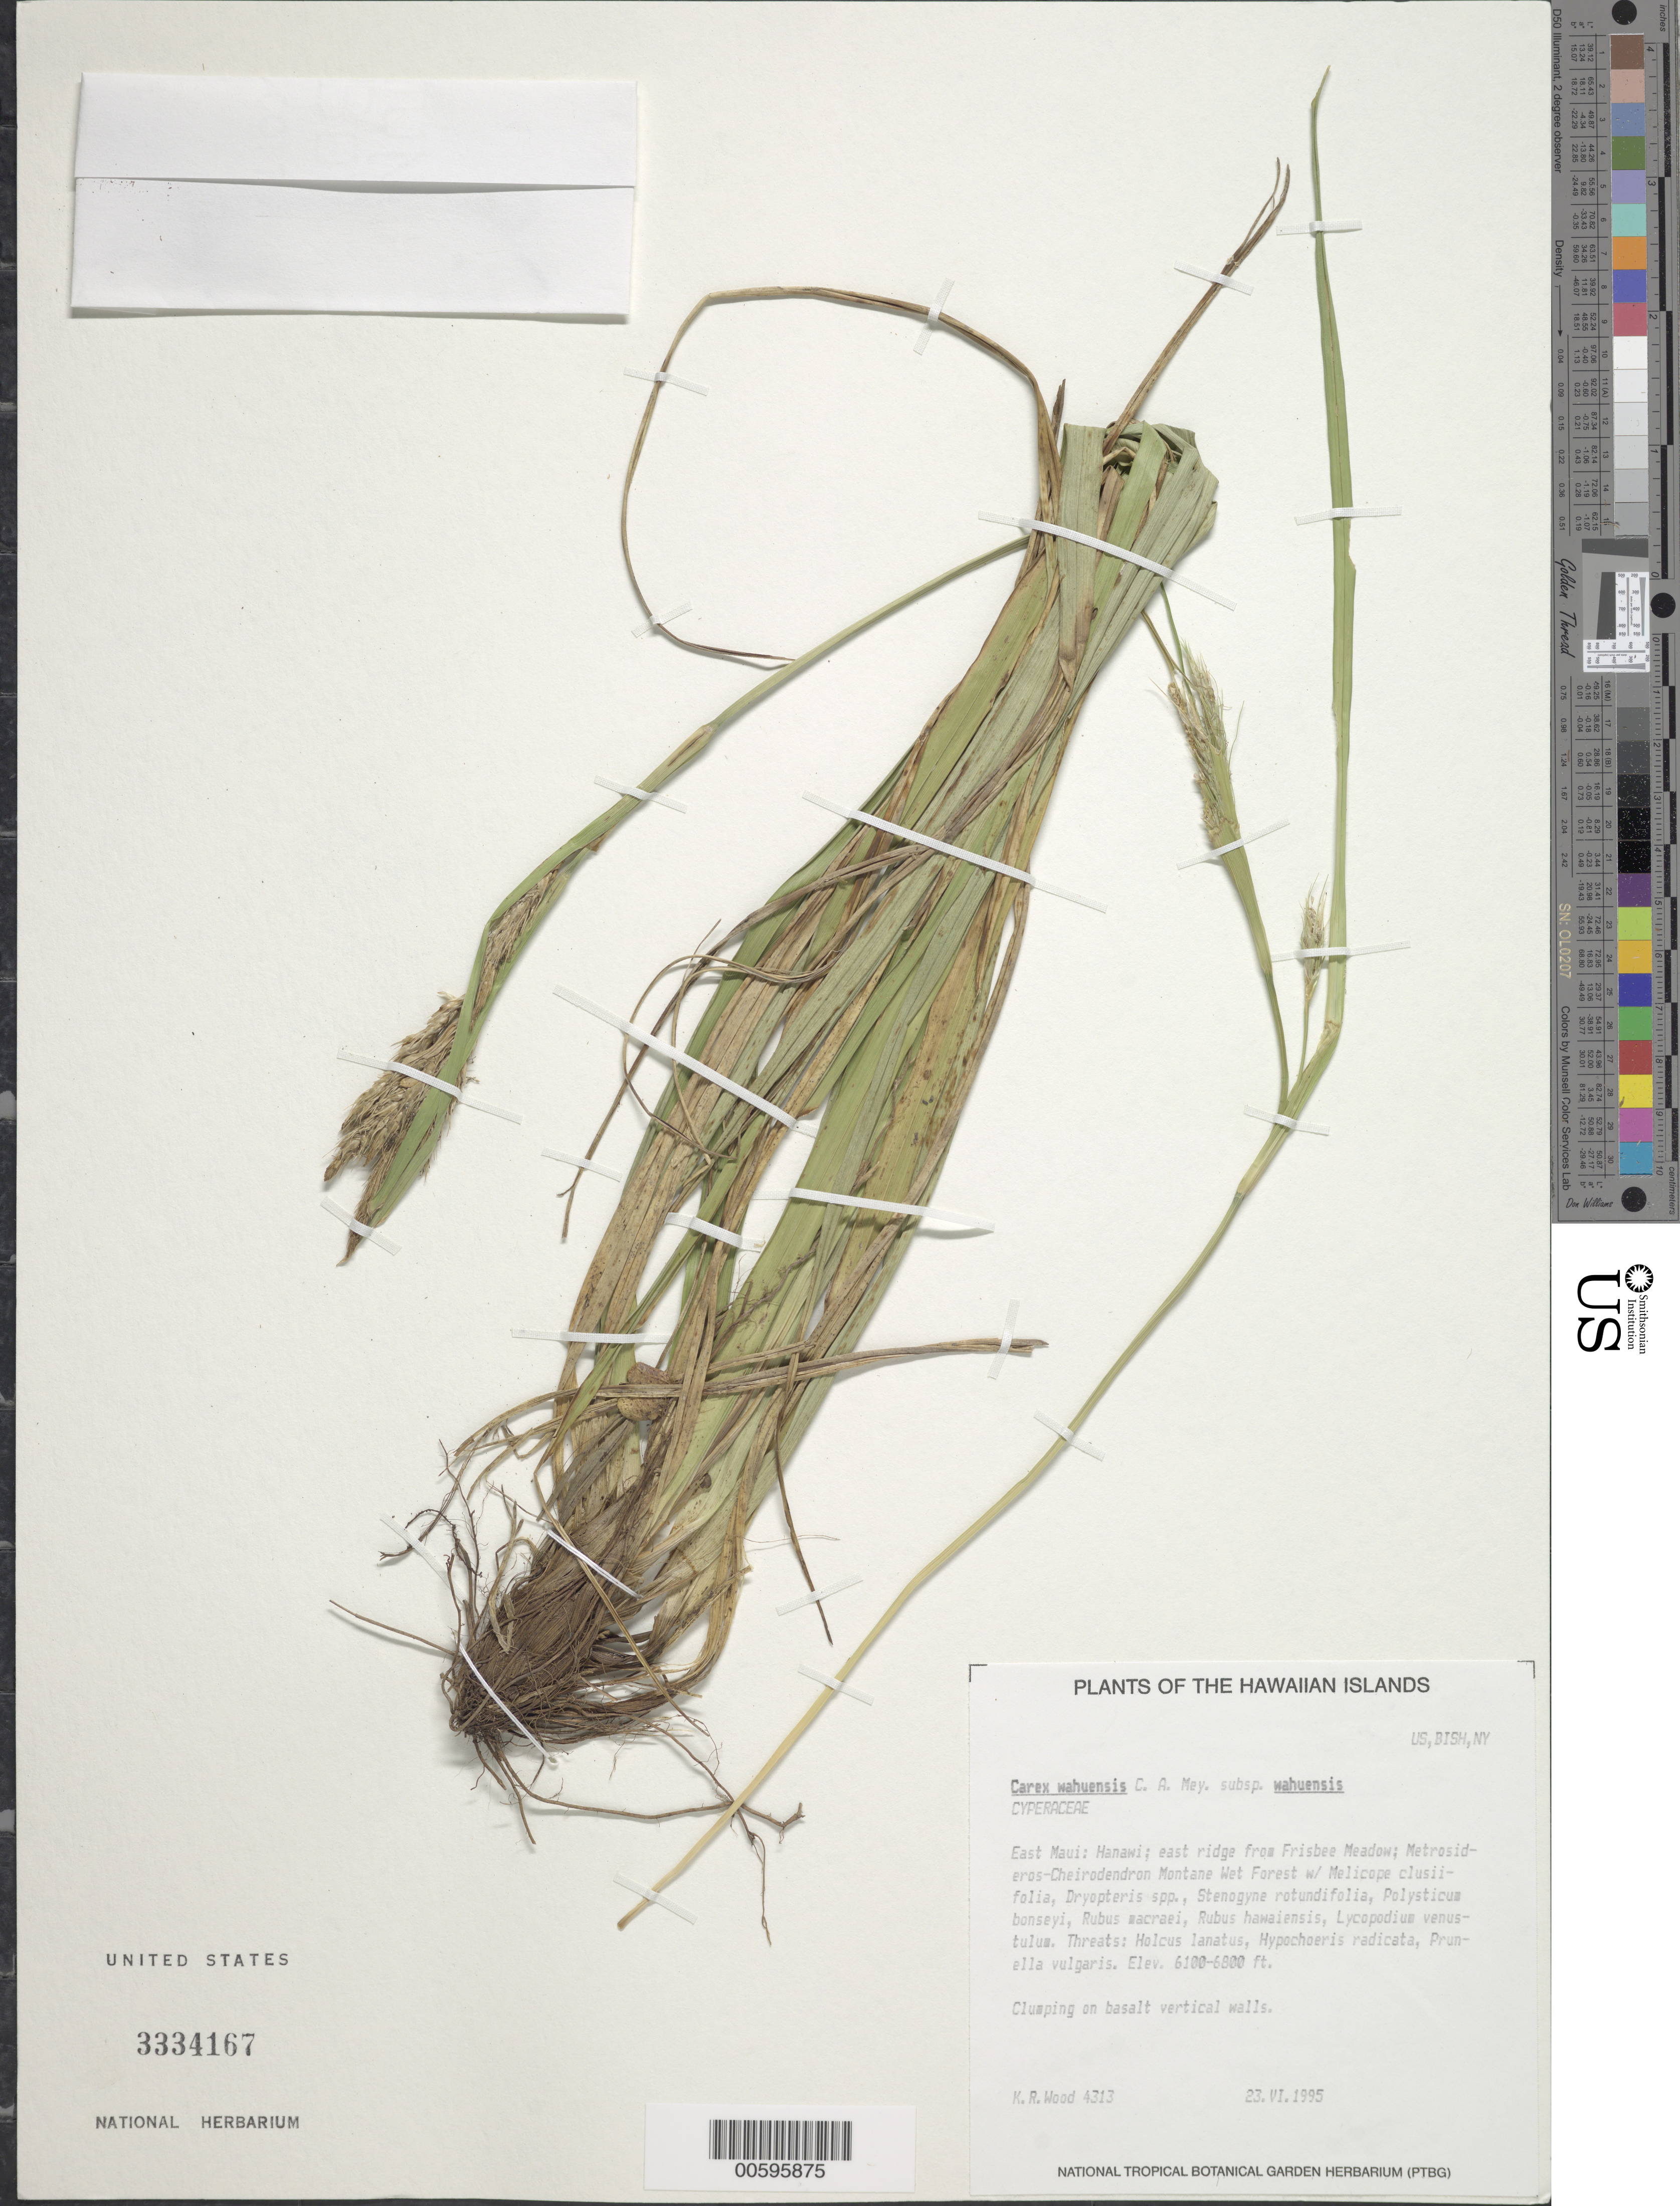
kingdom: Plantae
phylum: Tracheophyta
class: Liliopsida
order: Poales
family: Cyperaceae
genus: Carex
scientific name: Carex wahuensis subsp. wahuensis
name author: C.A. Mey.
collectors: K. R. Wood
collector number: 4313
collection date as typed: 23 Jun 1995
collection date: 1995-06-23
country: United States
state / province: Hawaii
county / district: Maui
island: Maui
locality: E Maui: Hanawi; E ridge from Frisbee Meadow.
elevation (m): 1859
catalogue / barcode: US 3334167